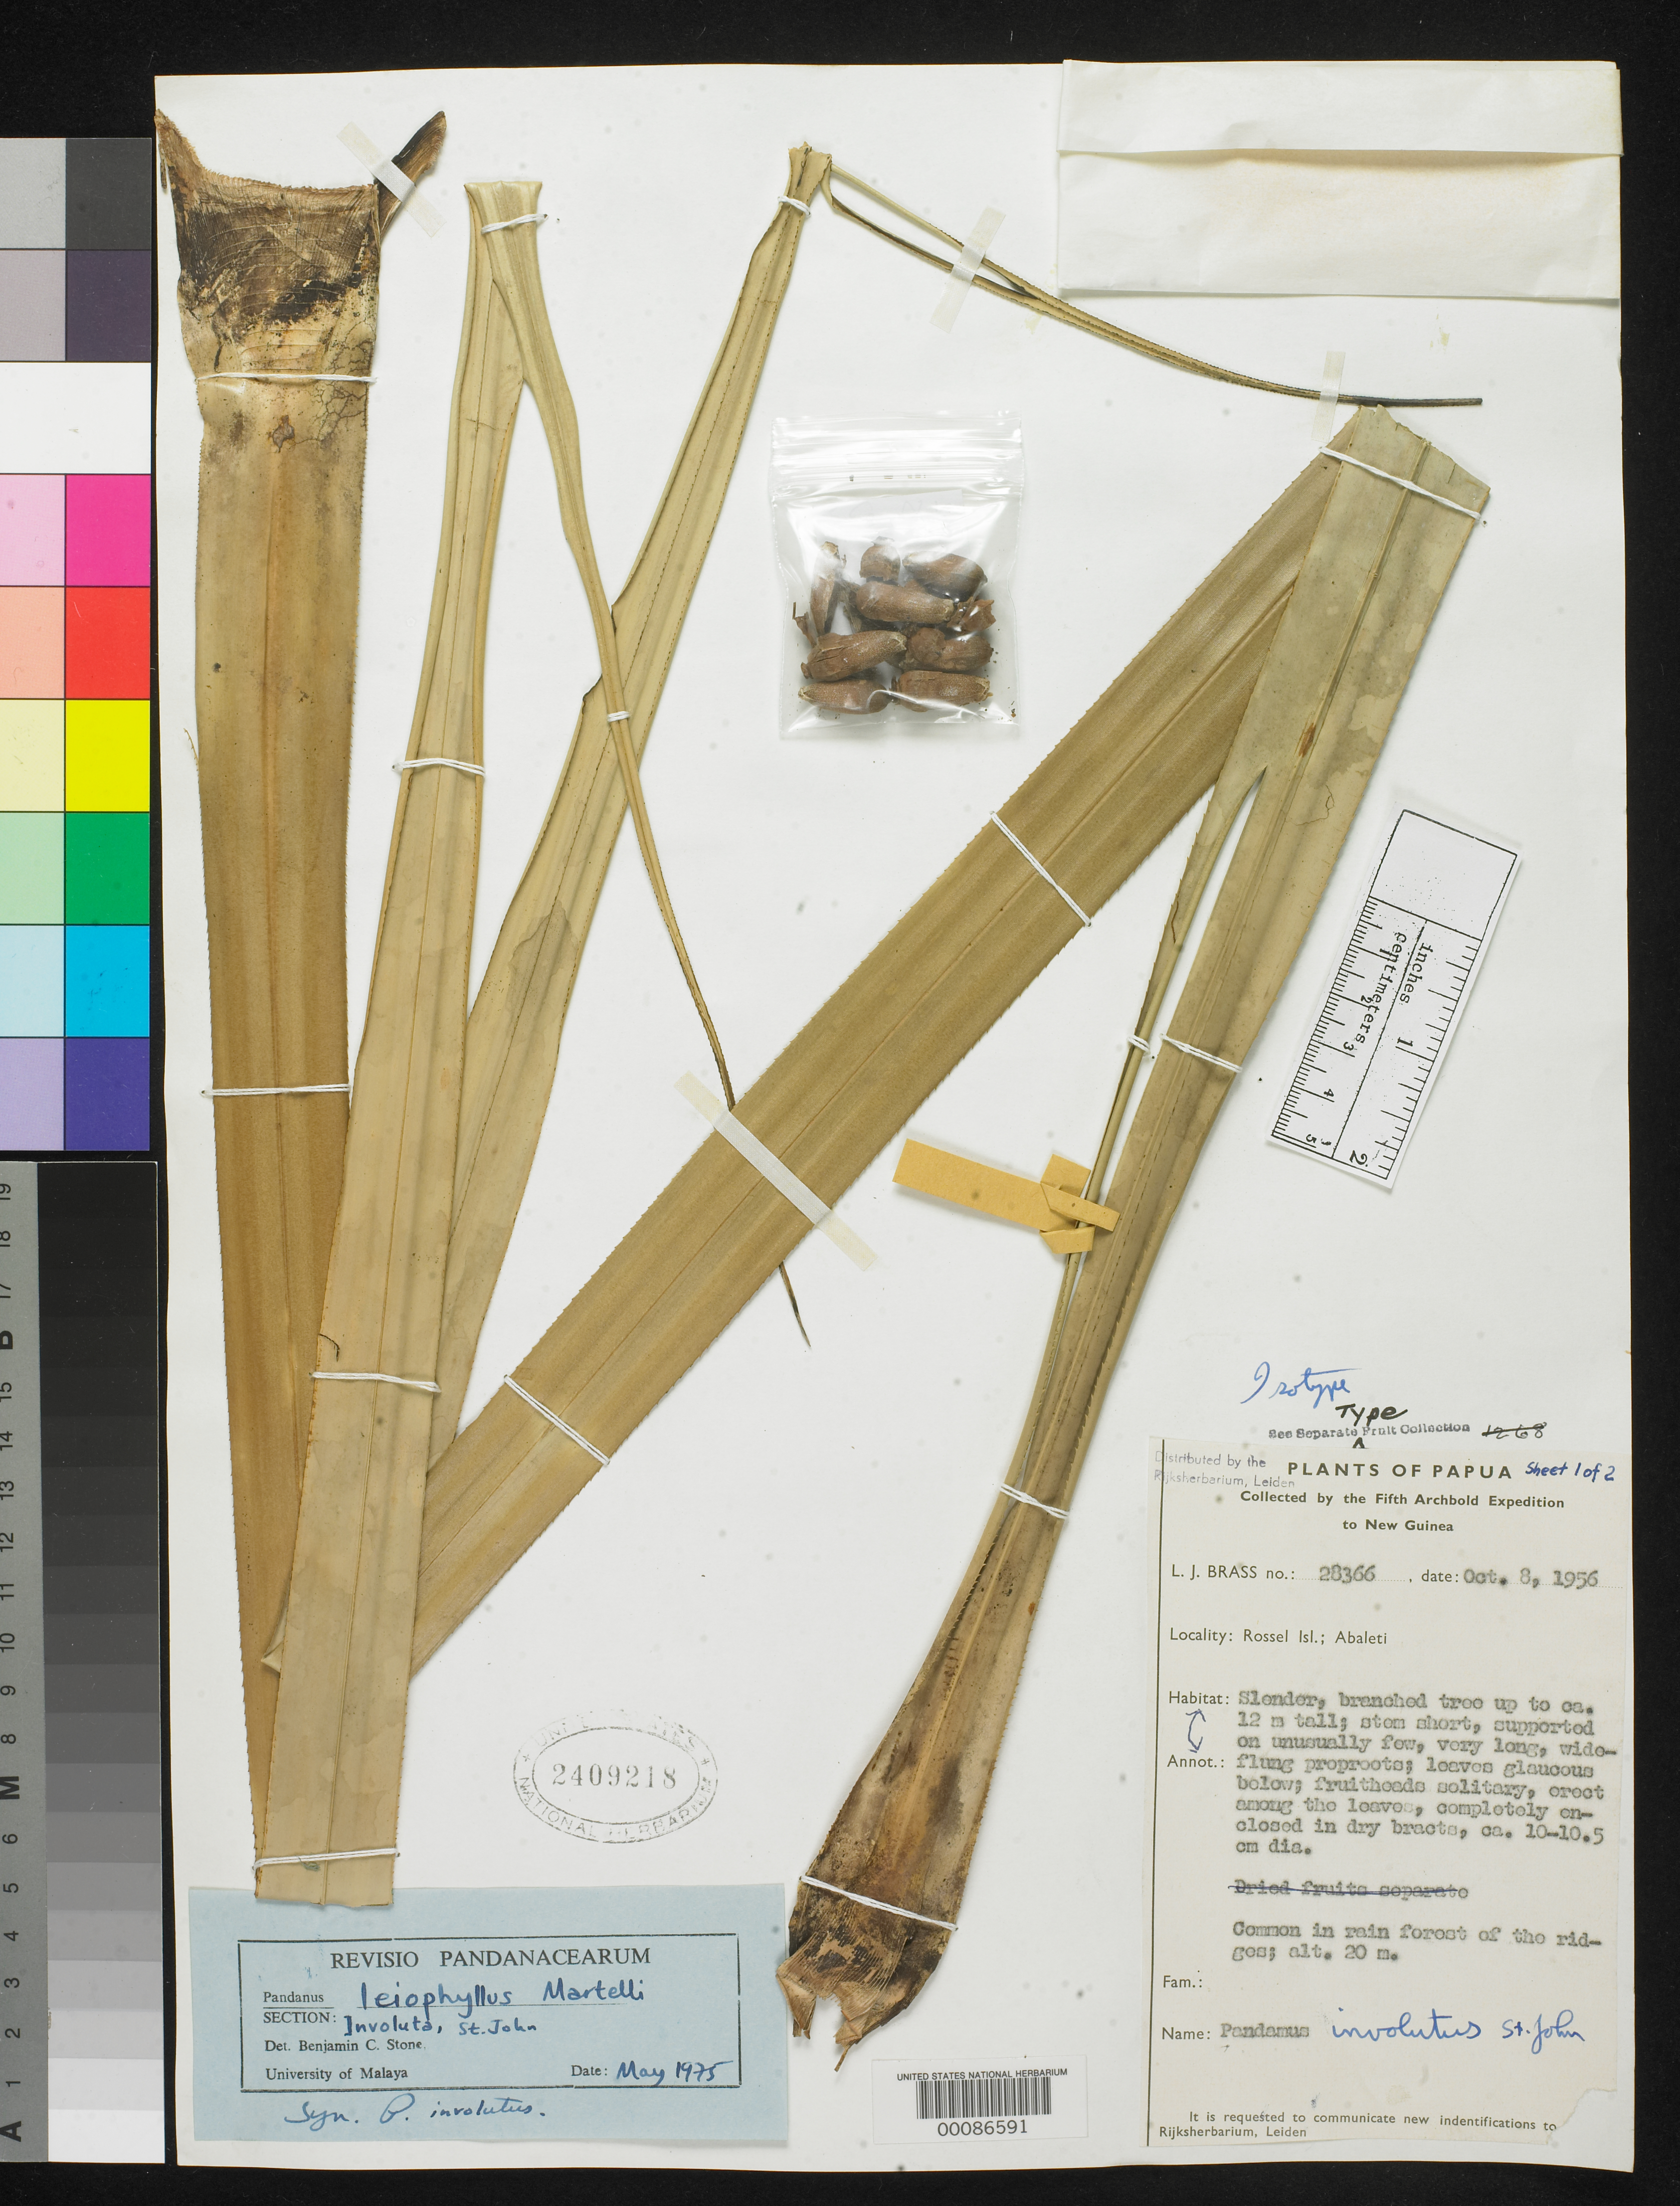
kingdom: Plantae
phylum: Tracheophyta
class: Liliopsida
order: Pandanales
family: Pandanaceae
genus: Pandanus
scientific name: Pandanus involutus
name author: H. St. John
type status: Isotype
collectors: L. J. Brass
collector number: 28366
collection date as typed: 08 Oct 1956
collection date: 1956-10-08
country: Papua New Guinea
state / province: Milne Bay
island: Rossel (Yela)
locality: Abaleti. [Louisade Arch.]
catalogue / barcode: US 2409218